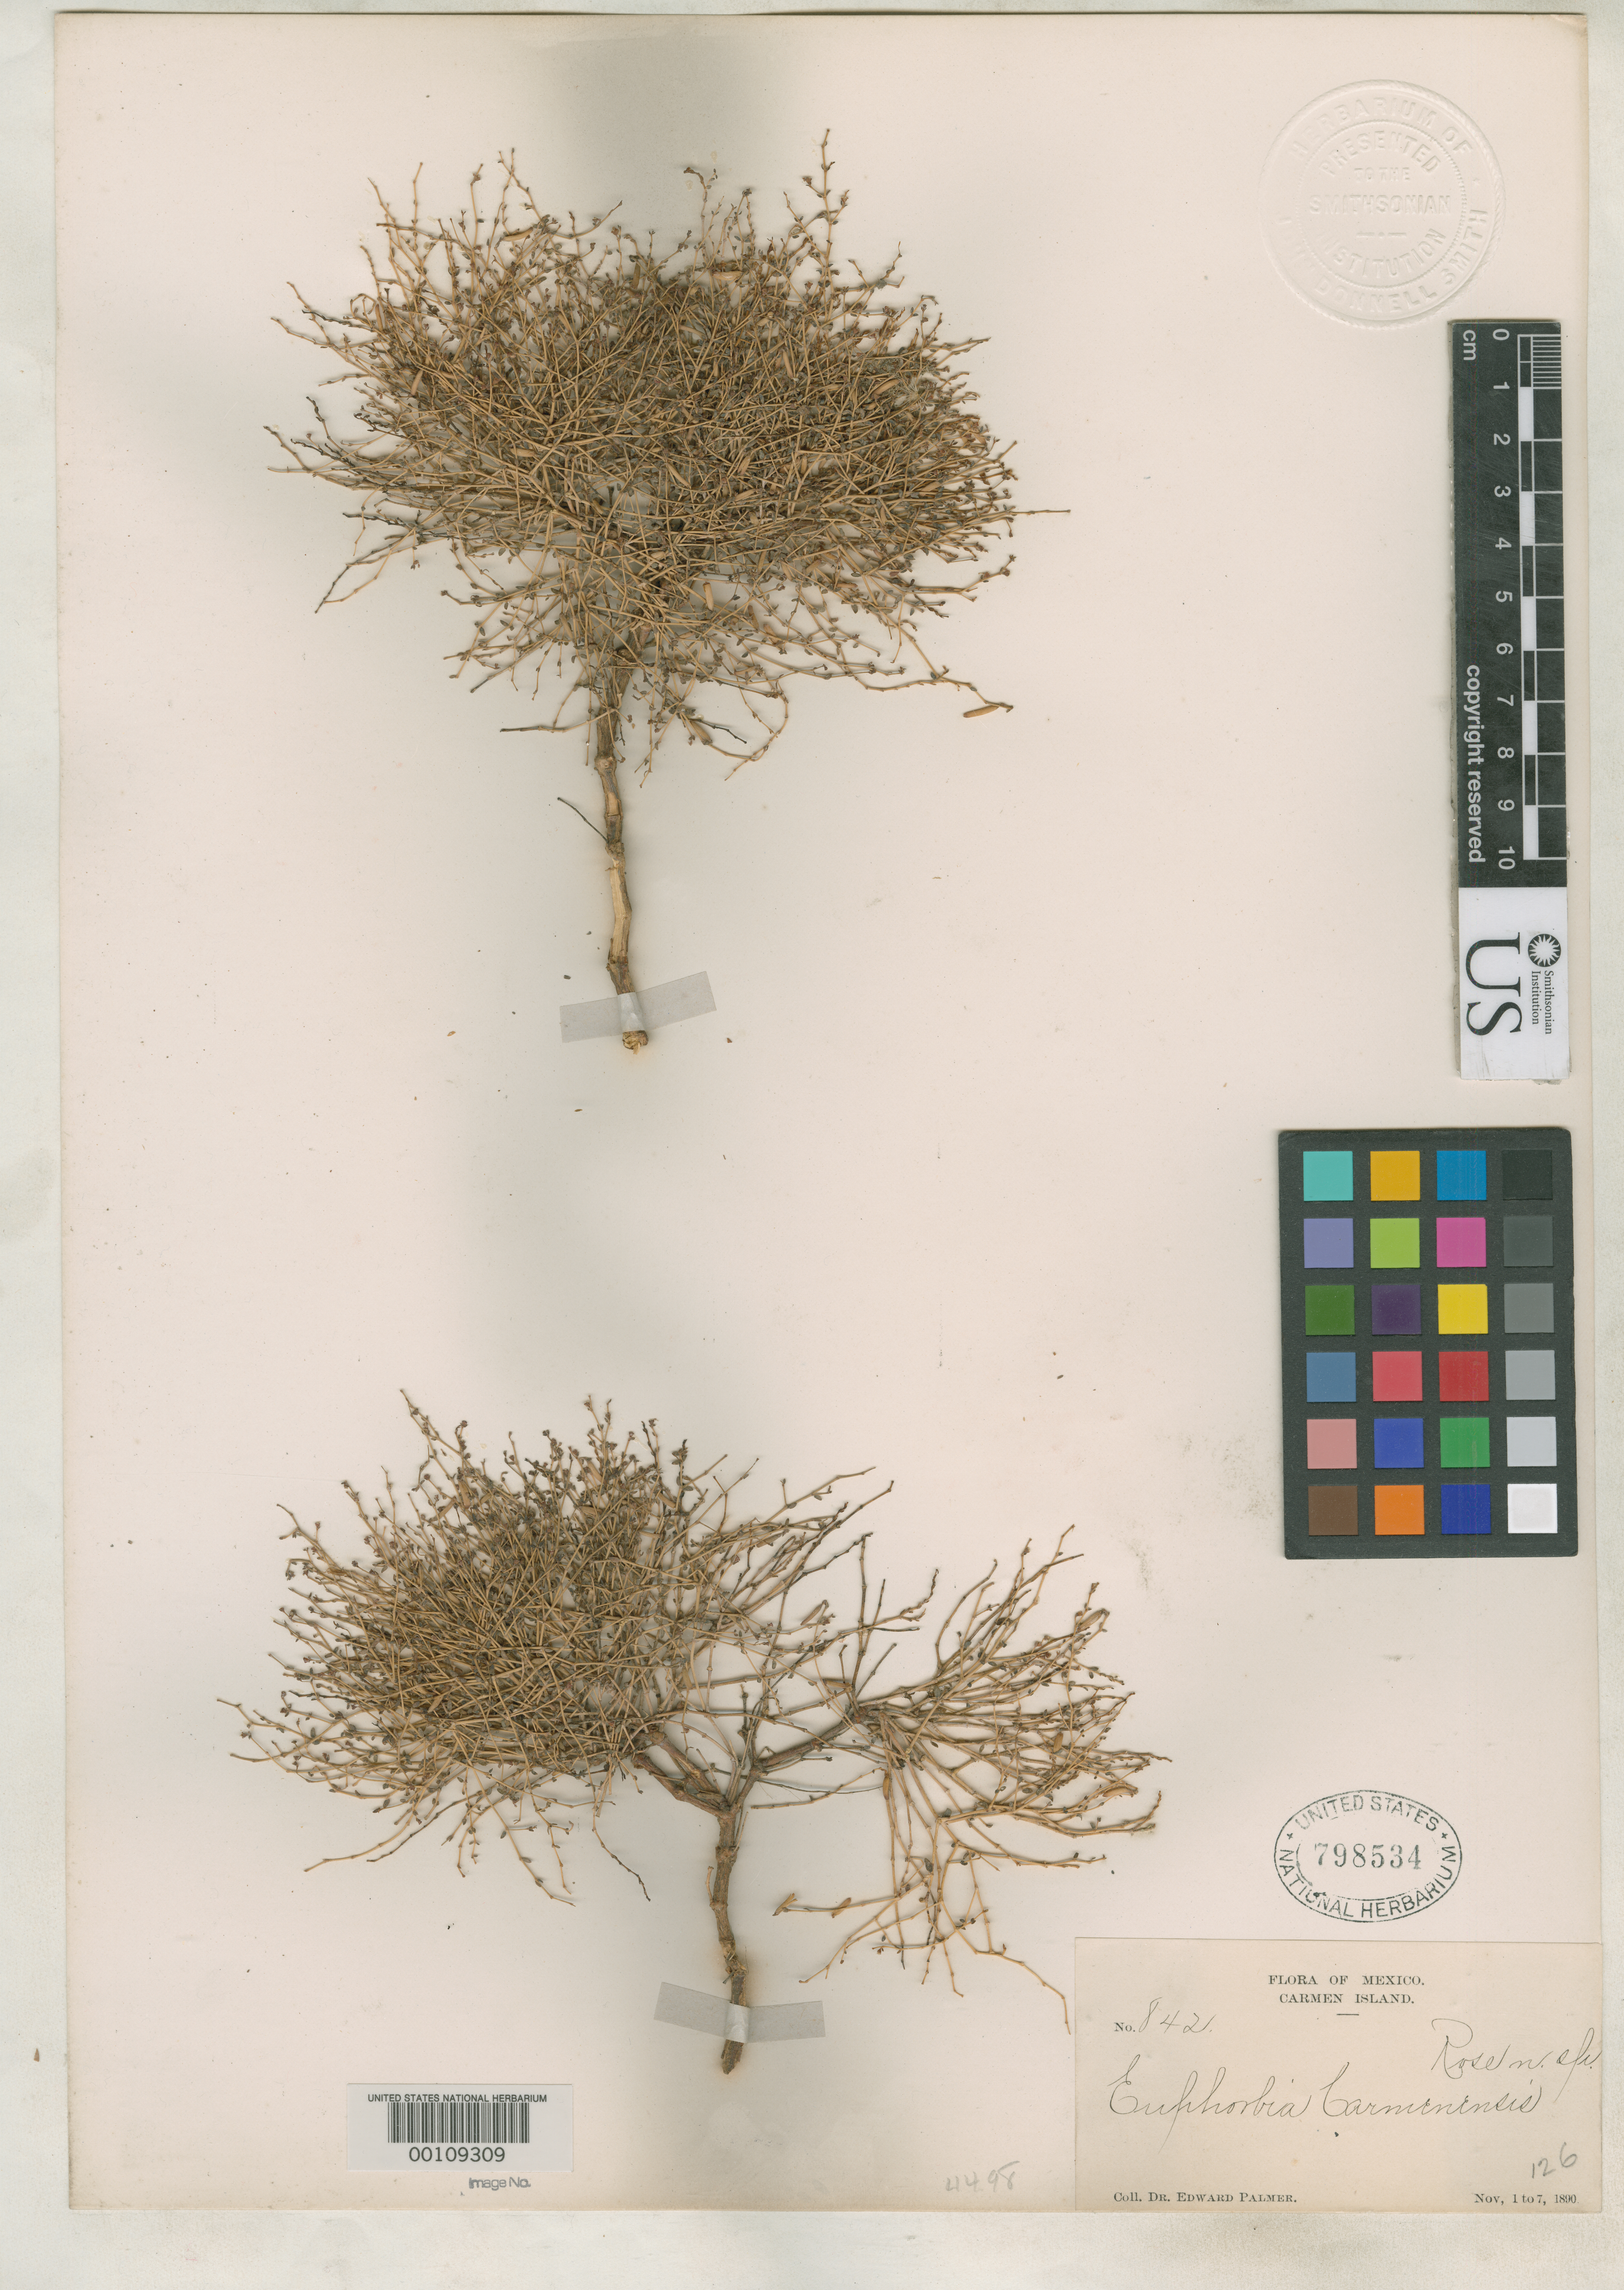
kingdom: Plantae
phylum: Tracheophyta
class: Magnoliopsida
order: Malpighiales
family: Euphorbiaceae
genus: Euphorbia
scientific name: Euphorbia carmenensis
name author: Rose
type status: Type Collection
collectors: E. Palmer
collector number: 842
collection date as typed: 01 Nov 1890 to 07 Nov 1890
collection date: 1890-11-01/1890-11-07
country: Mexico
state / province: Baja California Sur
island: Carmen Island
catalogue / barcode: US 798534